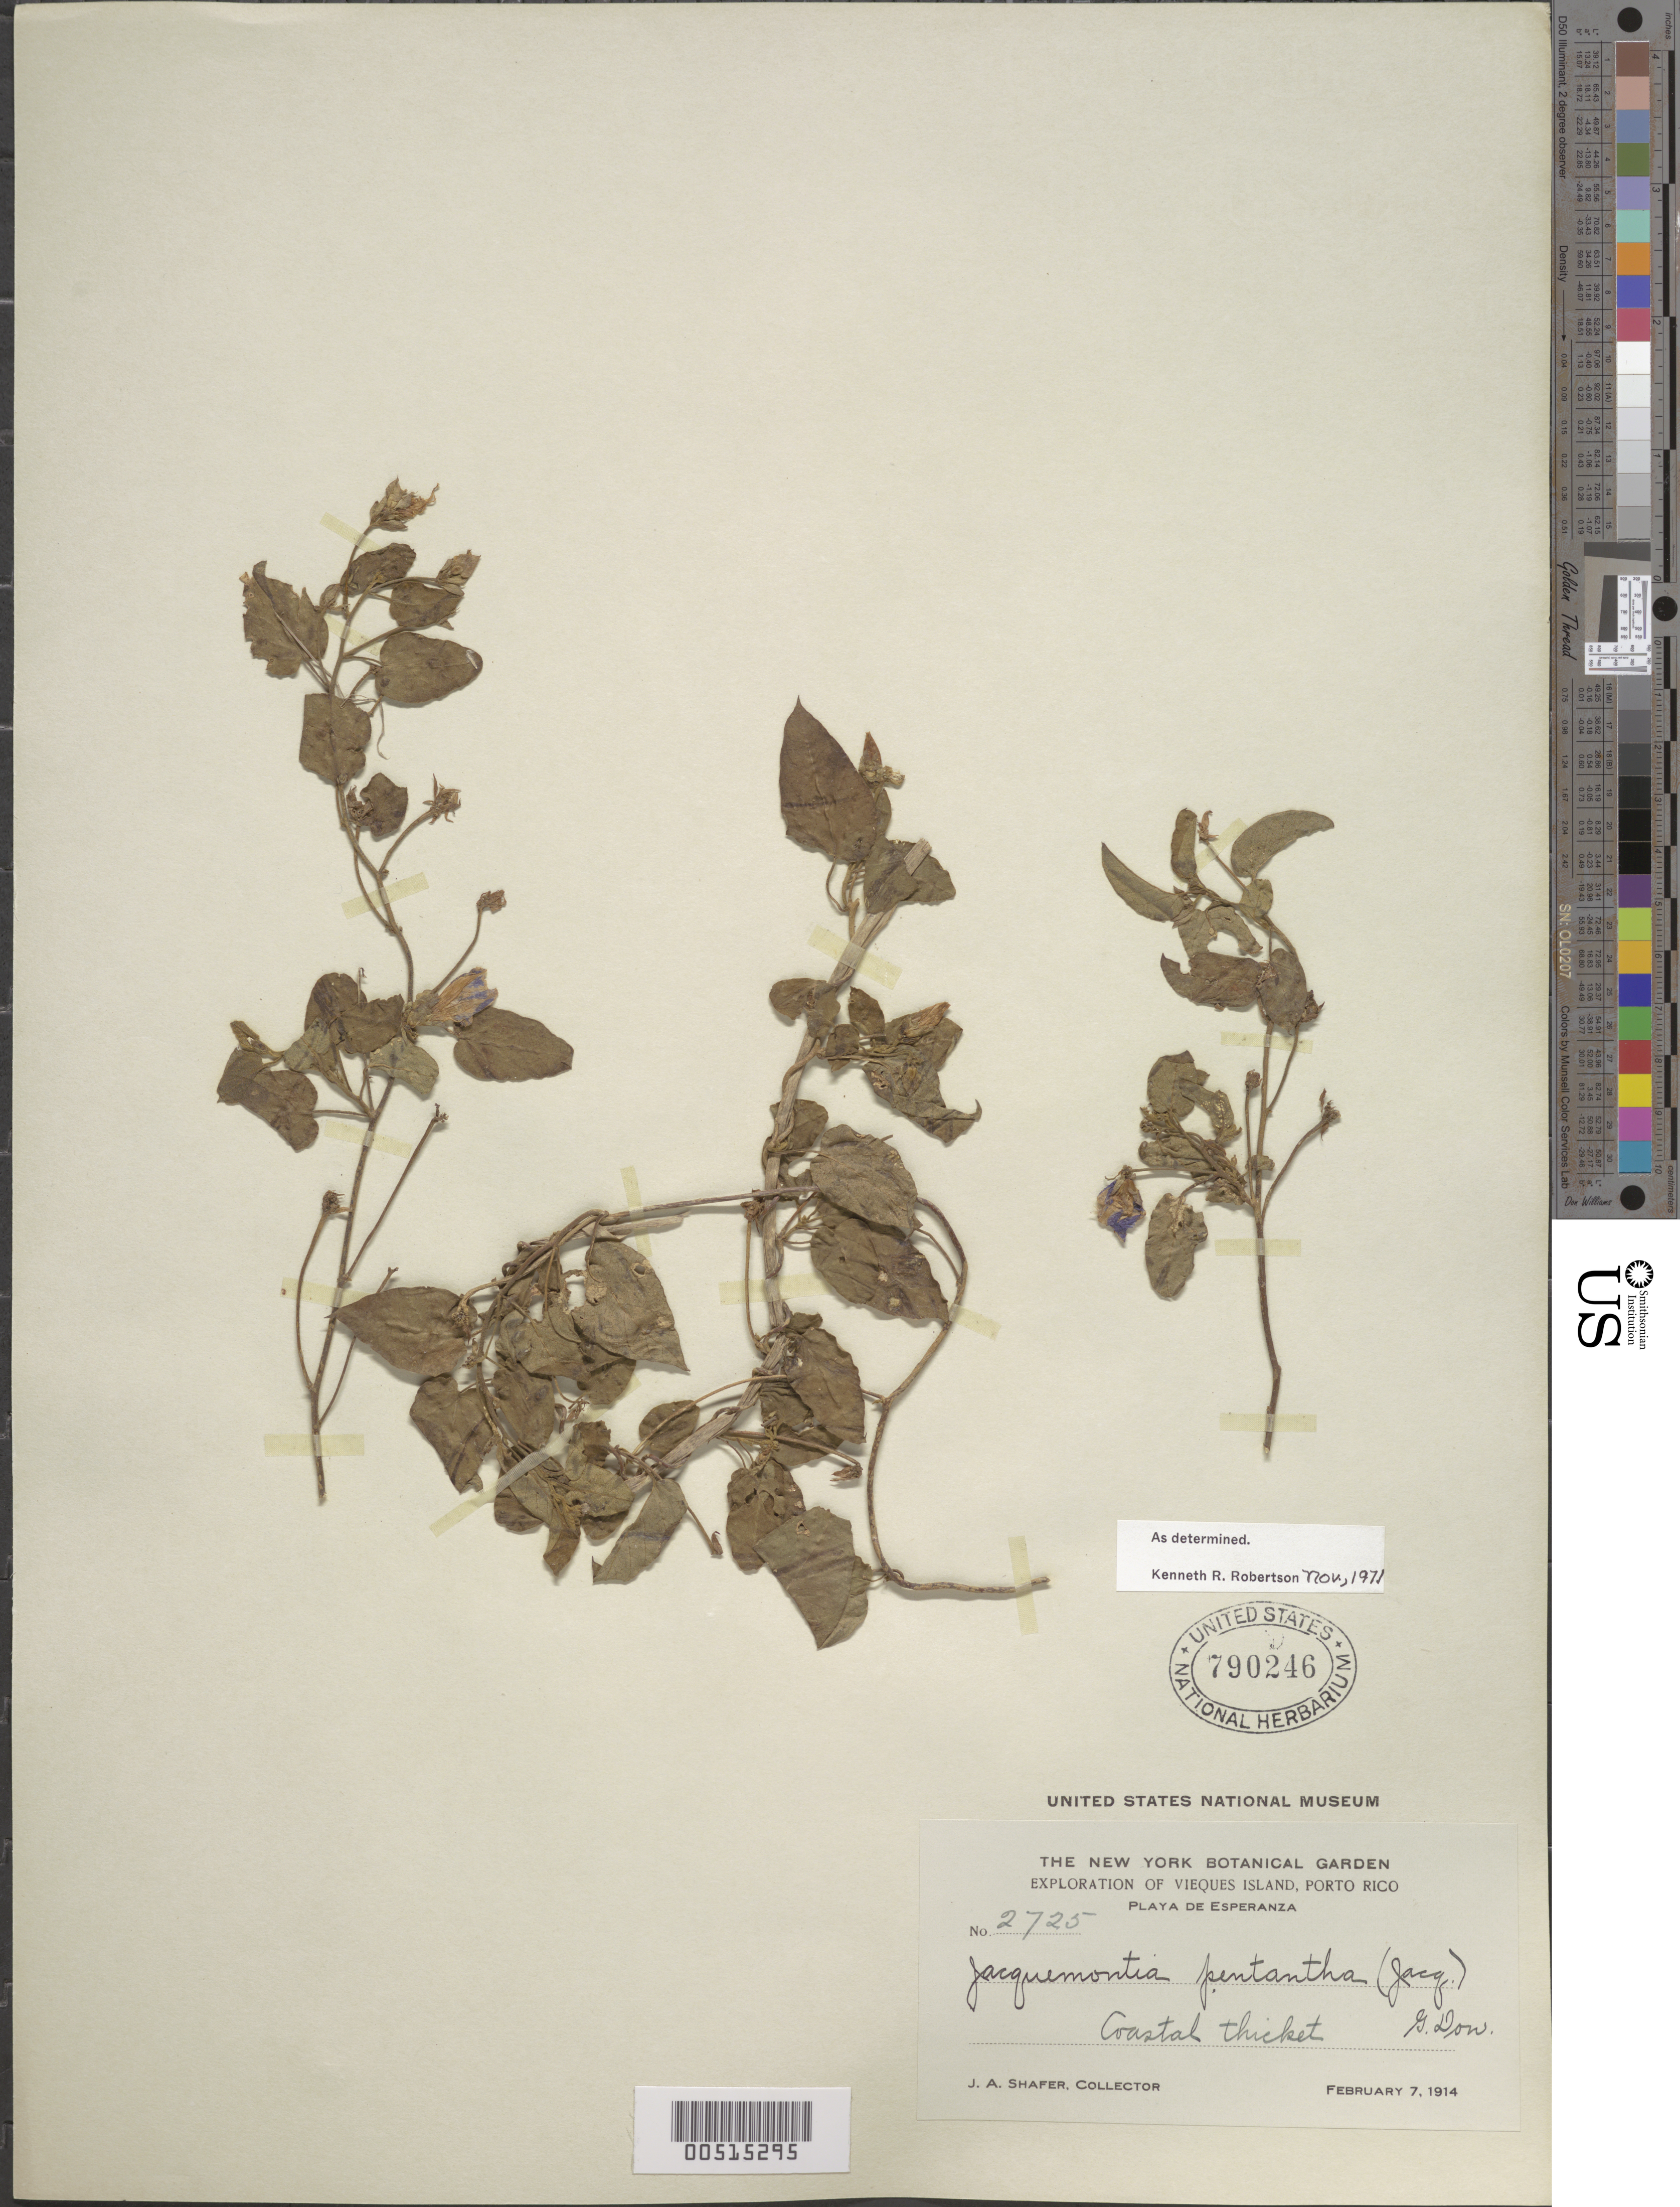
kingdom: Plantae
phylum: Tracheophyta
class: Magnoliopsida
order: Solanales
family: Convolvulaceae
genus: Jacquemontia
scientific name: Jacquemontia pentanthos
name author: (Jacq.) G. Don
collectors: J. A. Shafer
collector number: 2725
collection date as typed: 07 Feb 1914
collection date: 1914-02-07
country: Puerto Rico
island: Greater Antilles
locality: Playa de Esperanza. Coastal thicket.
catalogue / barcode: US 790246